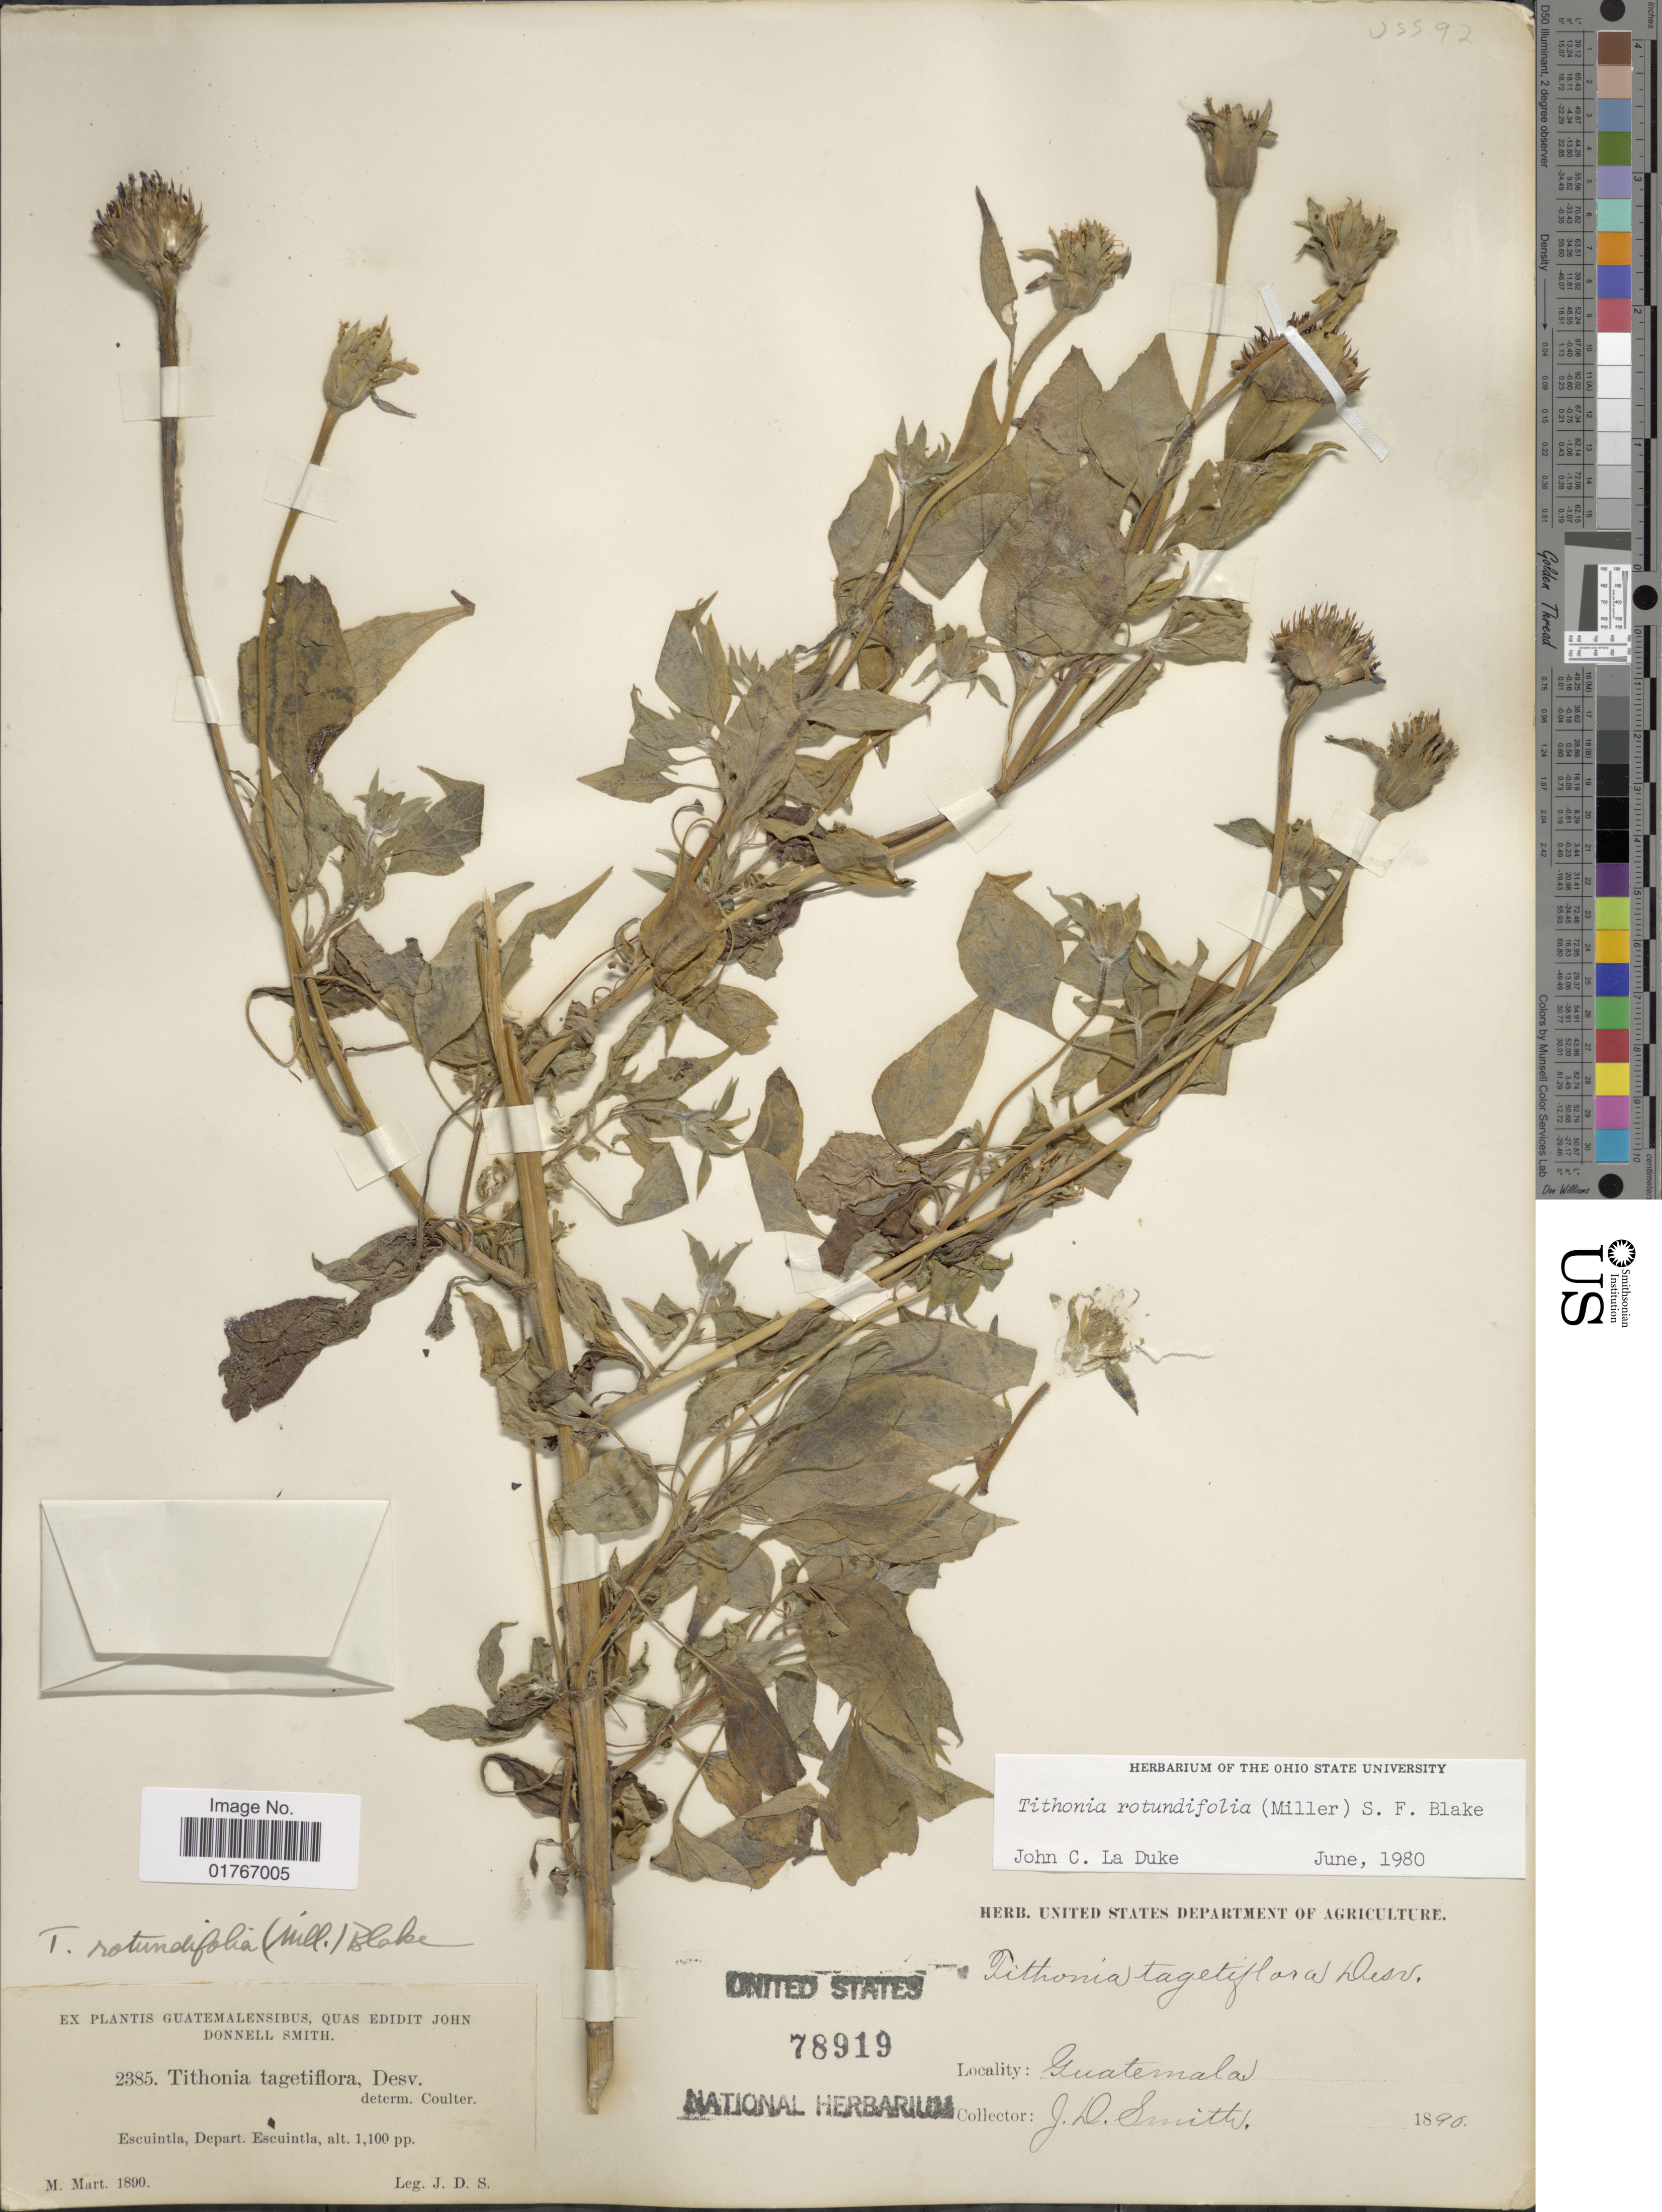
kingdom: Plantae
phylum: Tracheophyta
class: Magnoliopsida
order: Asterales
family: Asteraceae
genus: Tithonia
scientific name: Tithonia rotundifolia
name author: (Mill.) S.F. Blake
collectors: J. Donnell Smith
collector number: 2385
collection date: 1890-03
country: Guatemala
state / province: Escuintla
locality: Guatemalensibus, Depart. Escuintla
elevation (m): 335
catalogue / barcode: US 78919